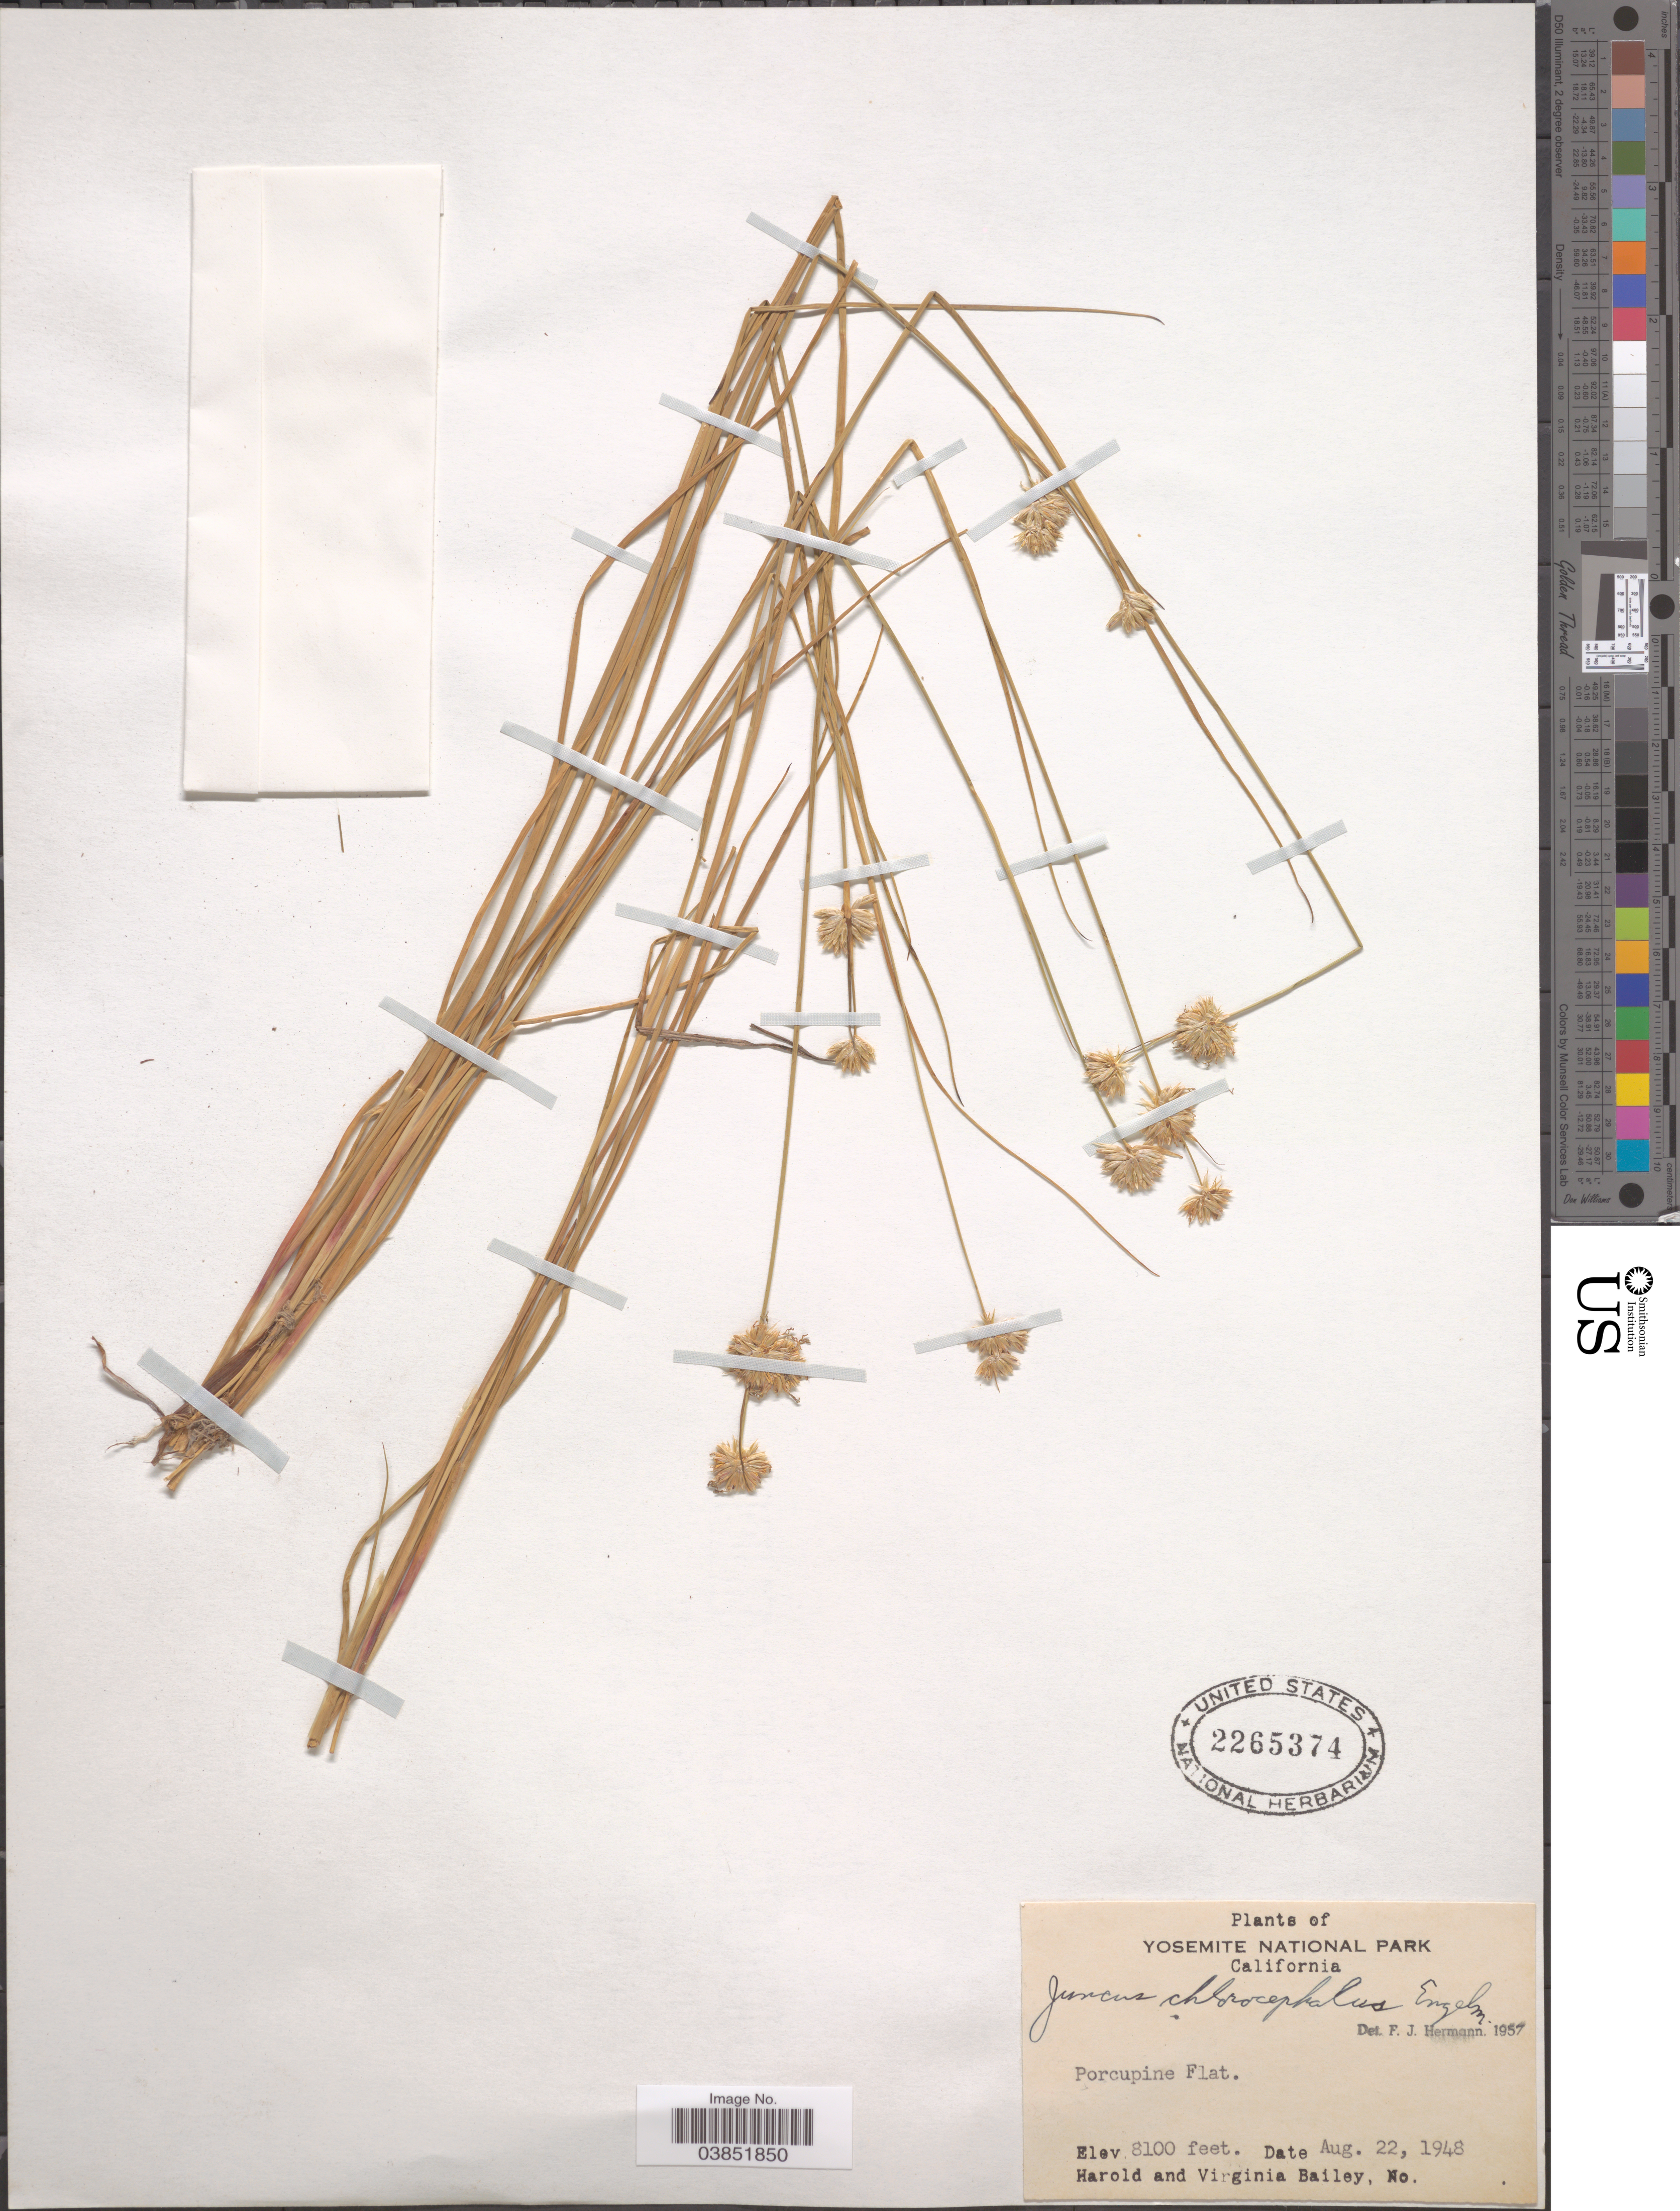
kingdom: Plantae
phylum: Tracheophyta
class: Liliopsida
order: Poales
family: Juncaceae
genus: Juncus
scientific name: Juncus chlorocephalus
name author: Engelm.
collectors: H. Bailey & V. L. Bailey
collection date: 1948-08-22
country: United States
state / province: California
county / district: Mariposa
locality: Yosemite National Park. Porcupine Flat.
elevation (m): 2469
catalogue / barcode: US 2265374